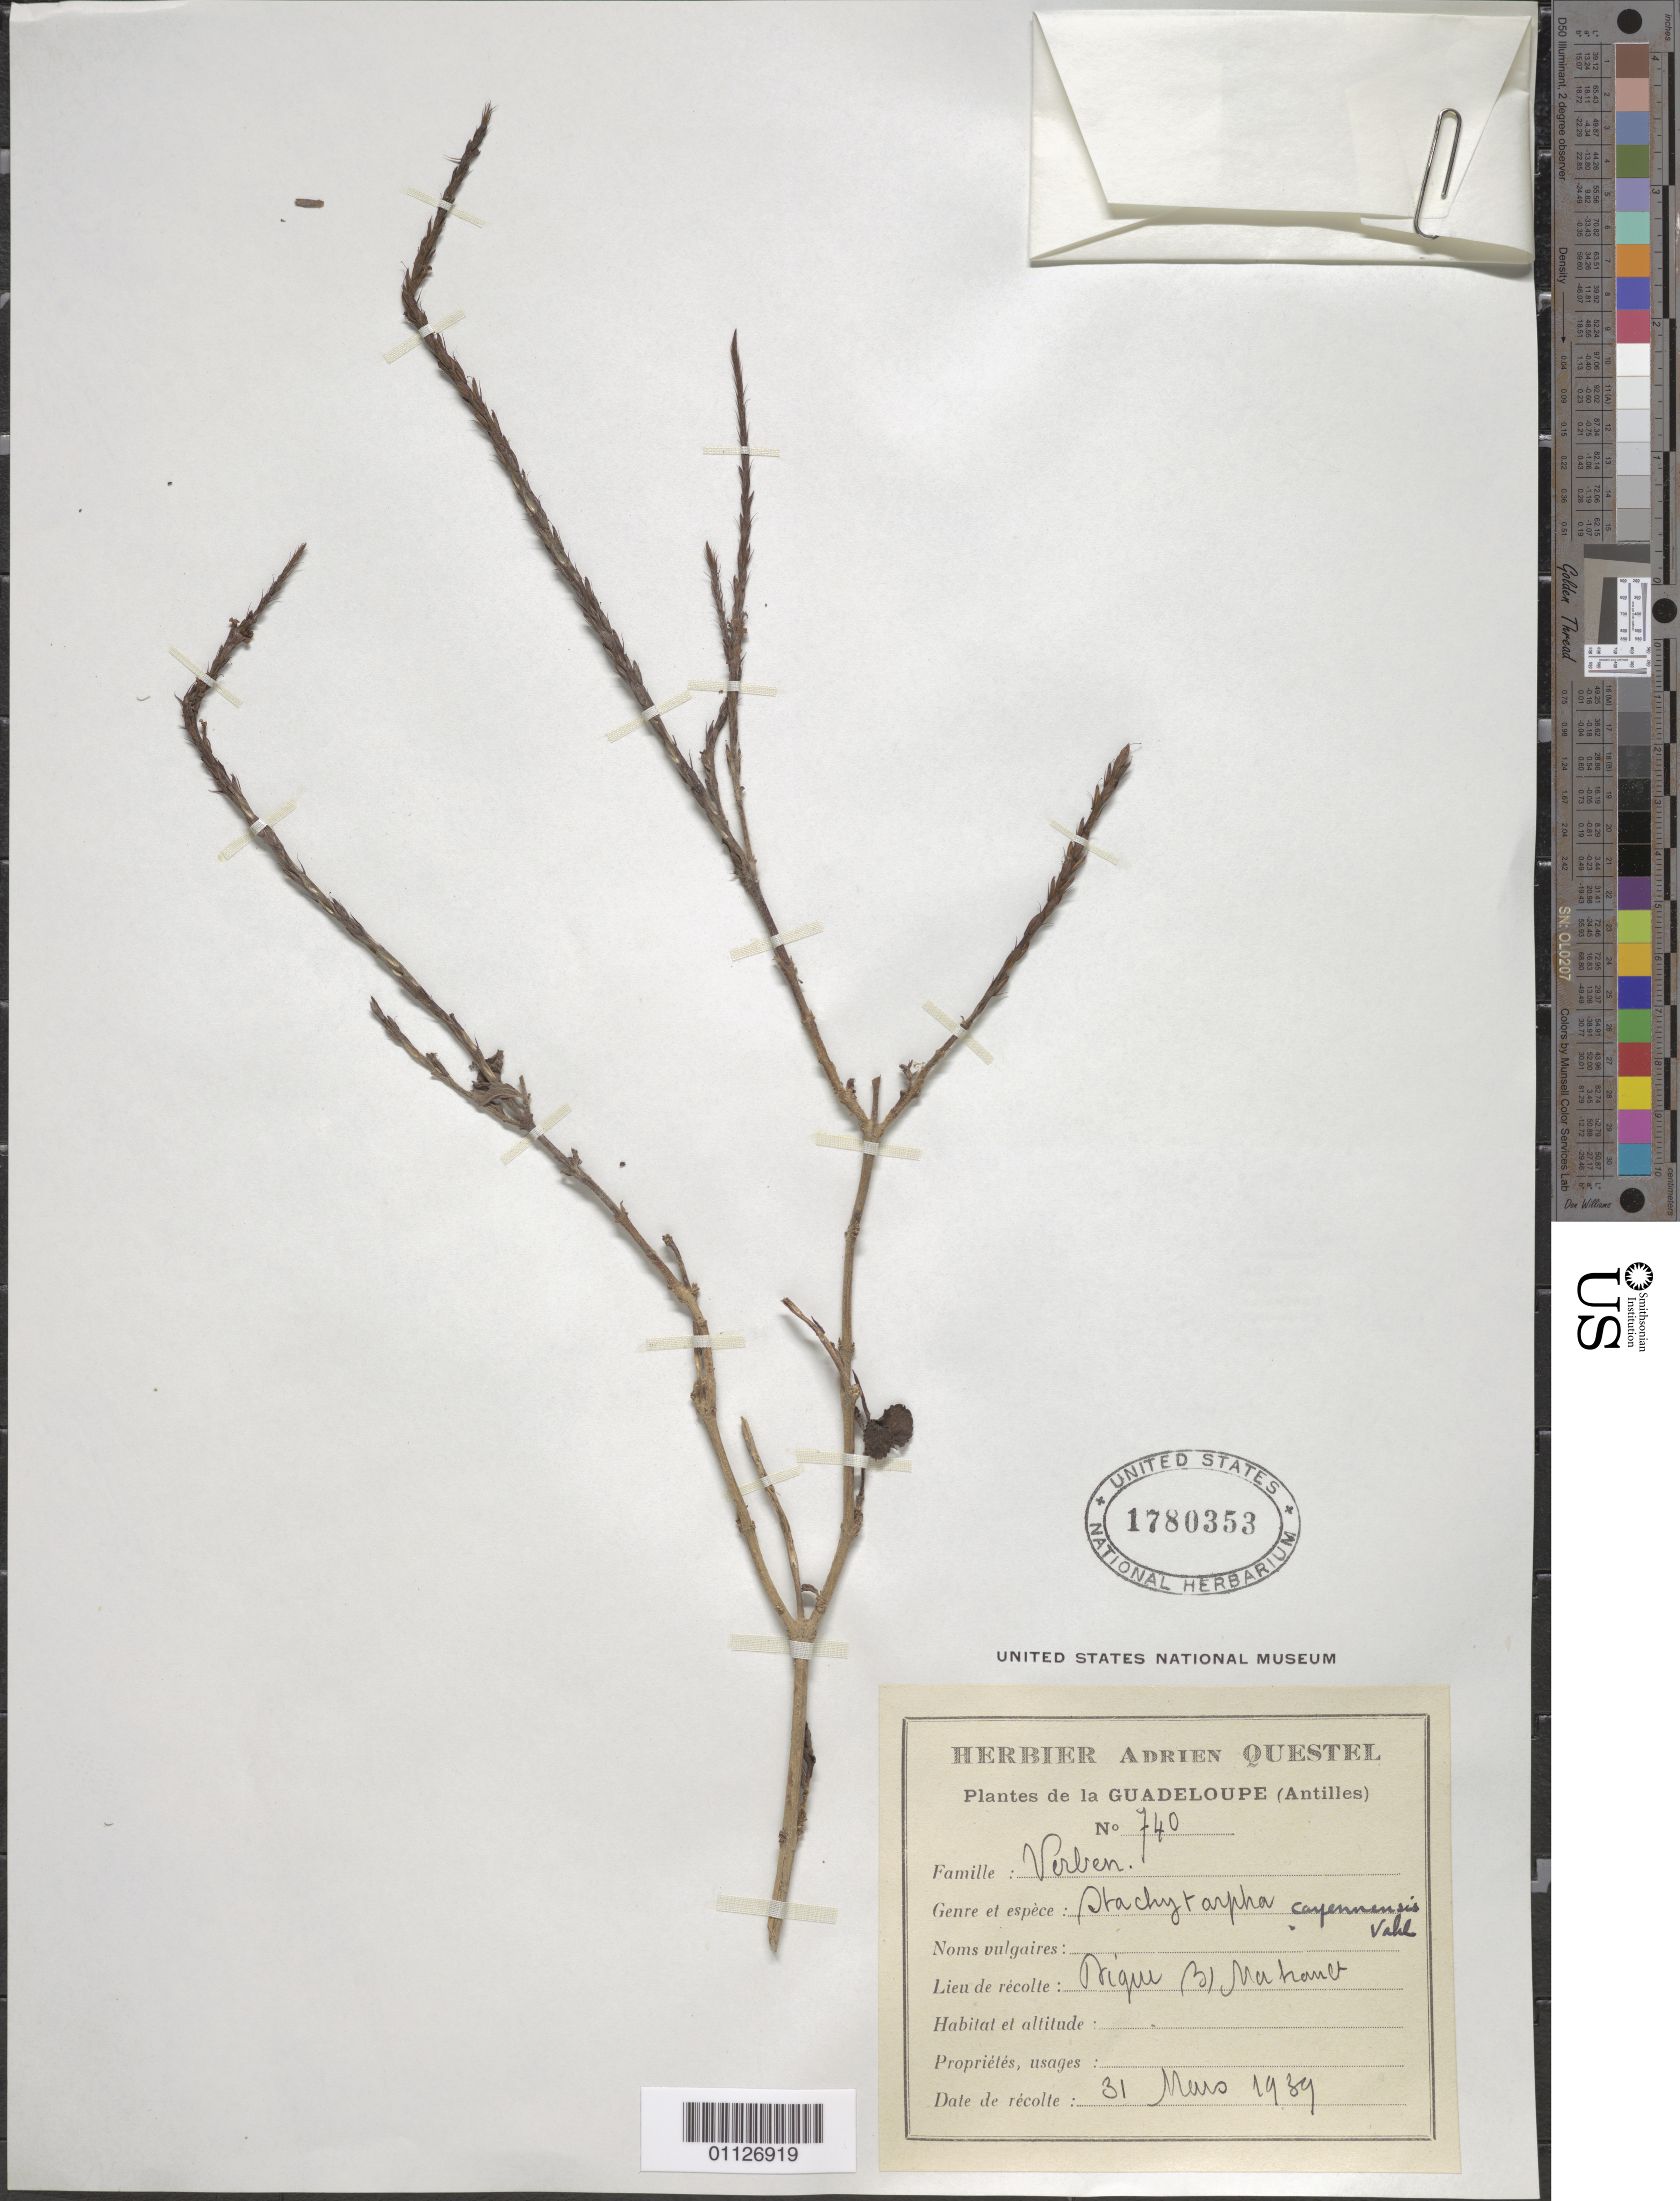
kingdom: Plantae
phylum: Tracheophyta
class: Magnoliopsida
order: Lamiales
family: Verbenaceae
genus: Stachytarpheta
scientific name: Stachytarpheta cayennensis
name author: (Rich.) Vahl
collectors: A. Questel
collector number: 740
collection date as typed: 31 Mar 1939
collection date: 1939-03-31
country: Guadeloupe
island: Basse Terre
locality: Baie Mahault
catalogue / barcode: US 1780353